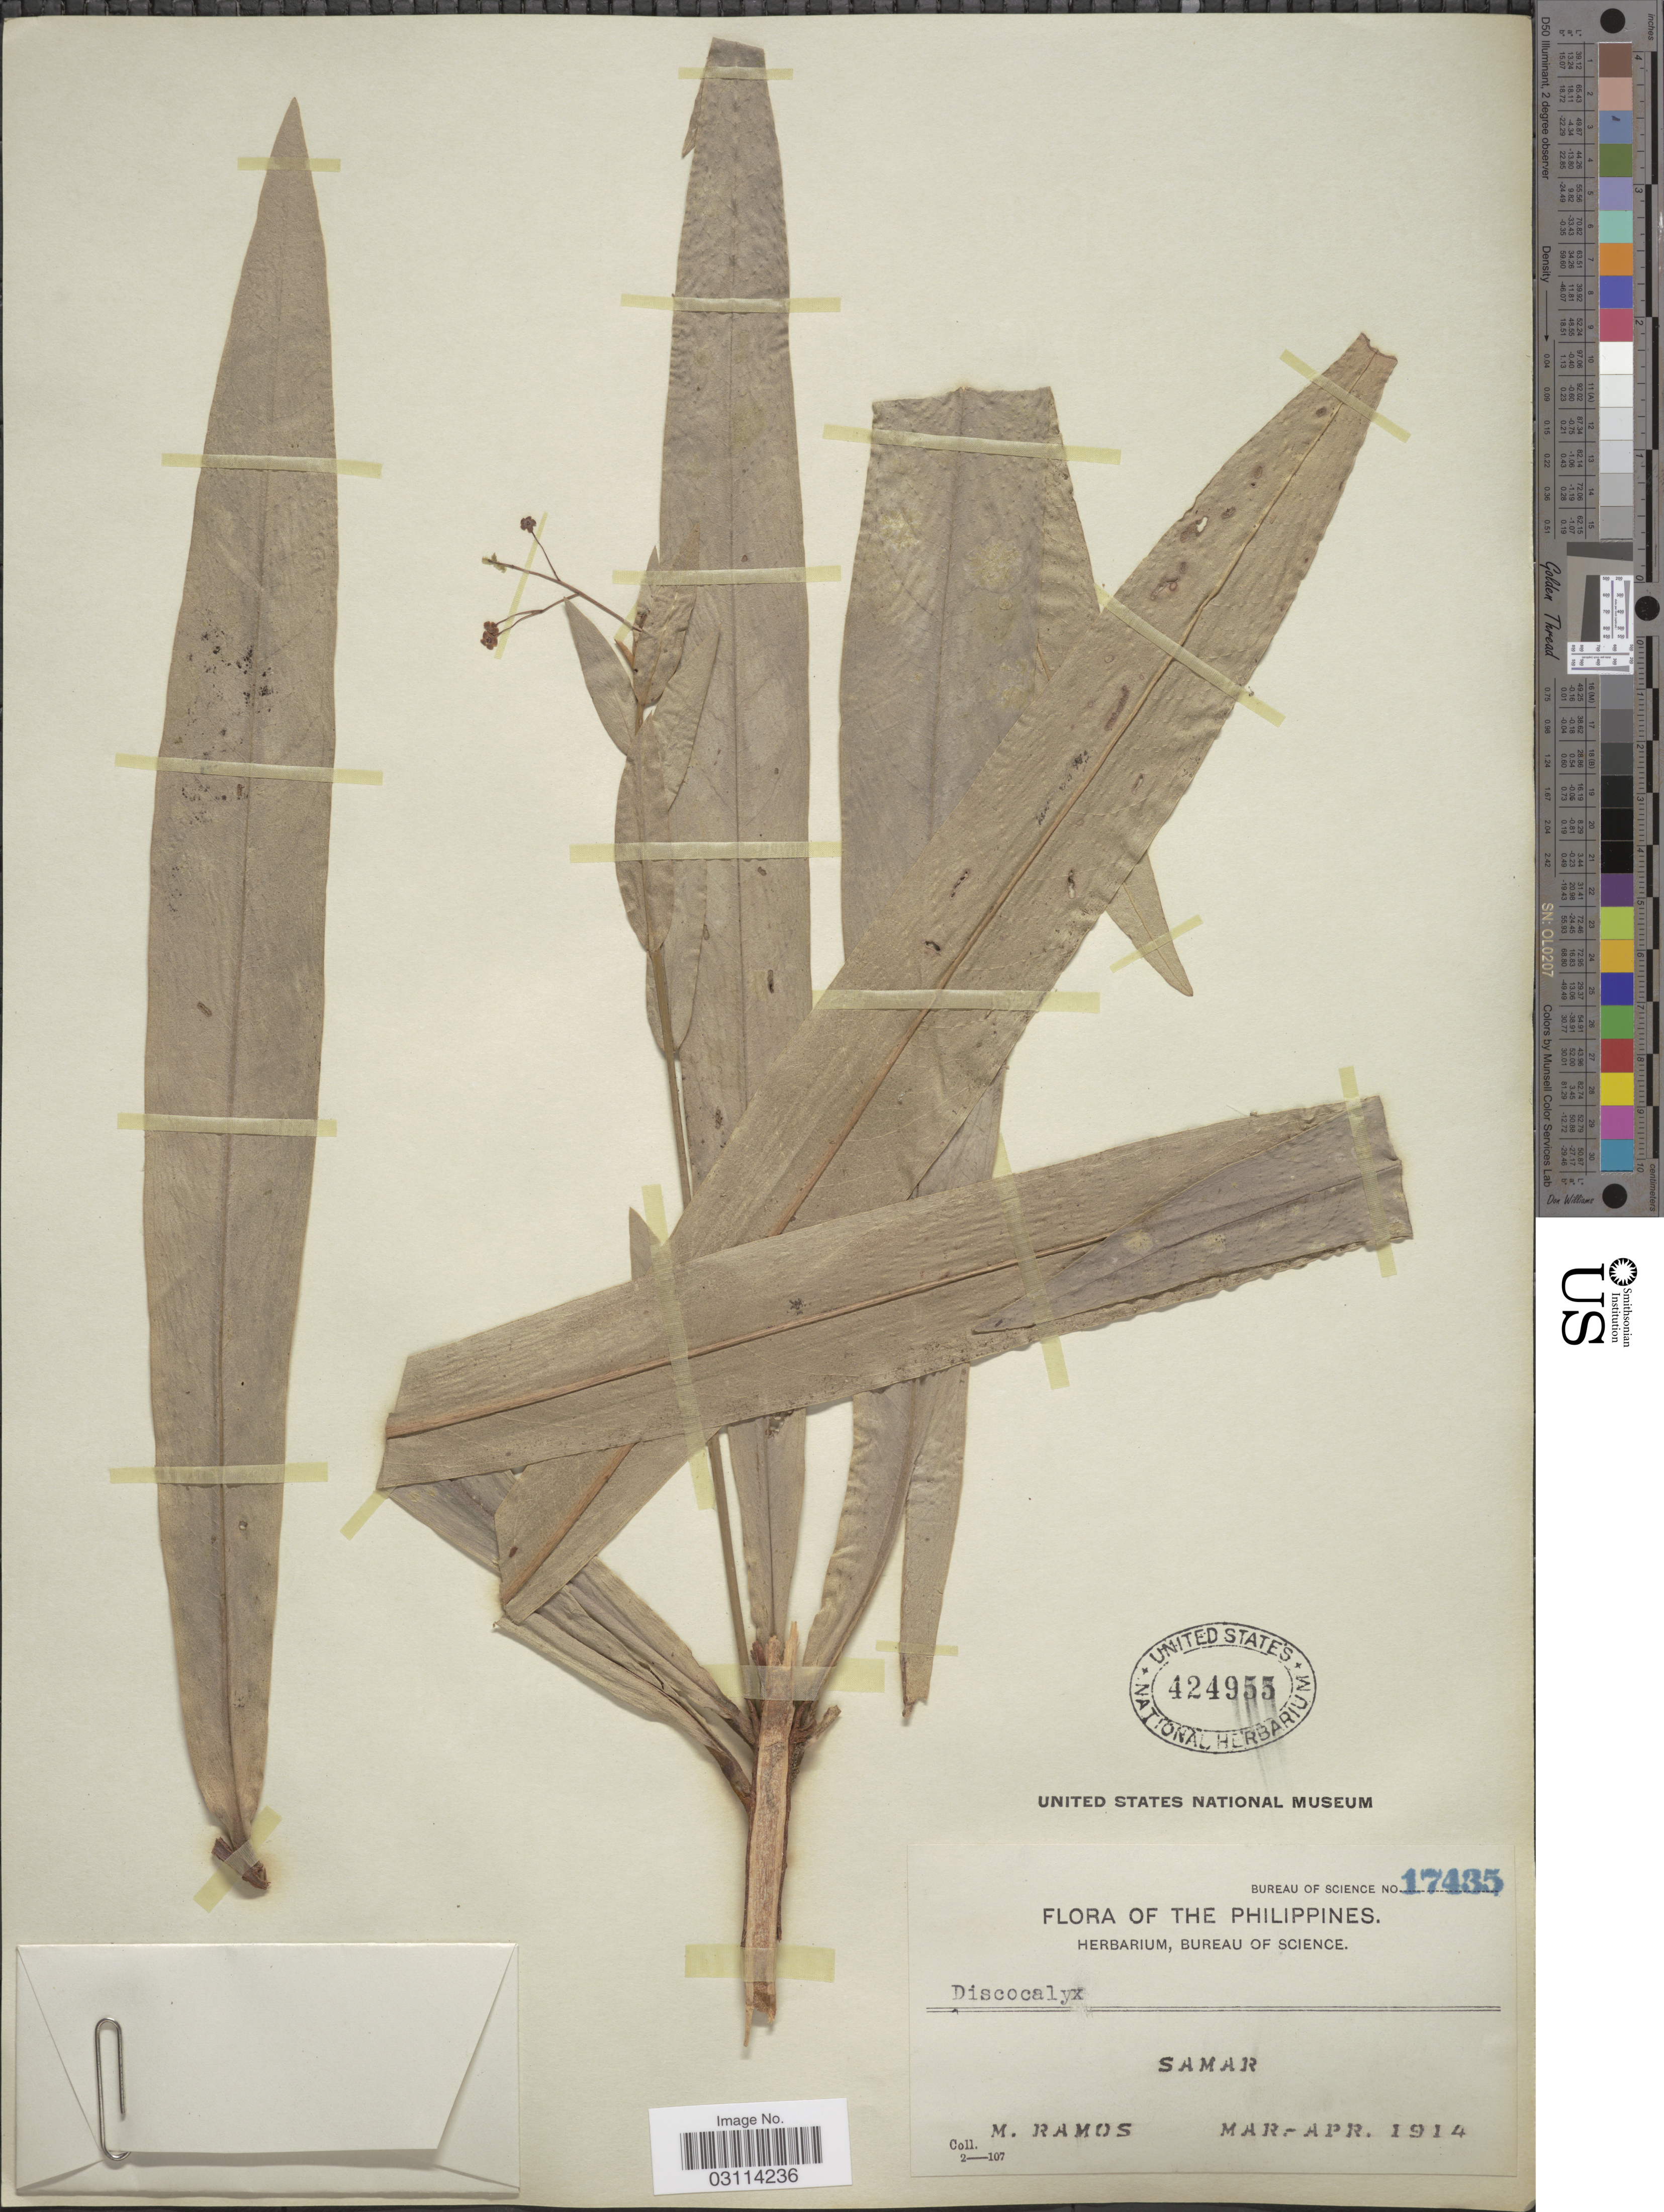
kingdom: Plantae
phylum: Tracheophyta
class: Magnoliopsida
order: Ericales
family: Primulaceae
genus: Discocalyx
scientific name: Discocalyx sp.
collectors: M. Ramos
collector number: Bureau of Science 17435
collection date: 1914-03/1914-04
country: Philippines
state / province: Eastern Visayas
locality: Samar.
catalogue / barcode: US 424955